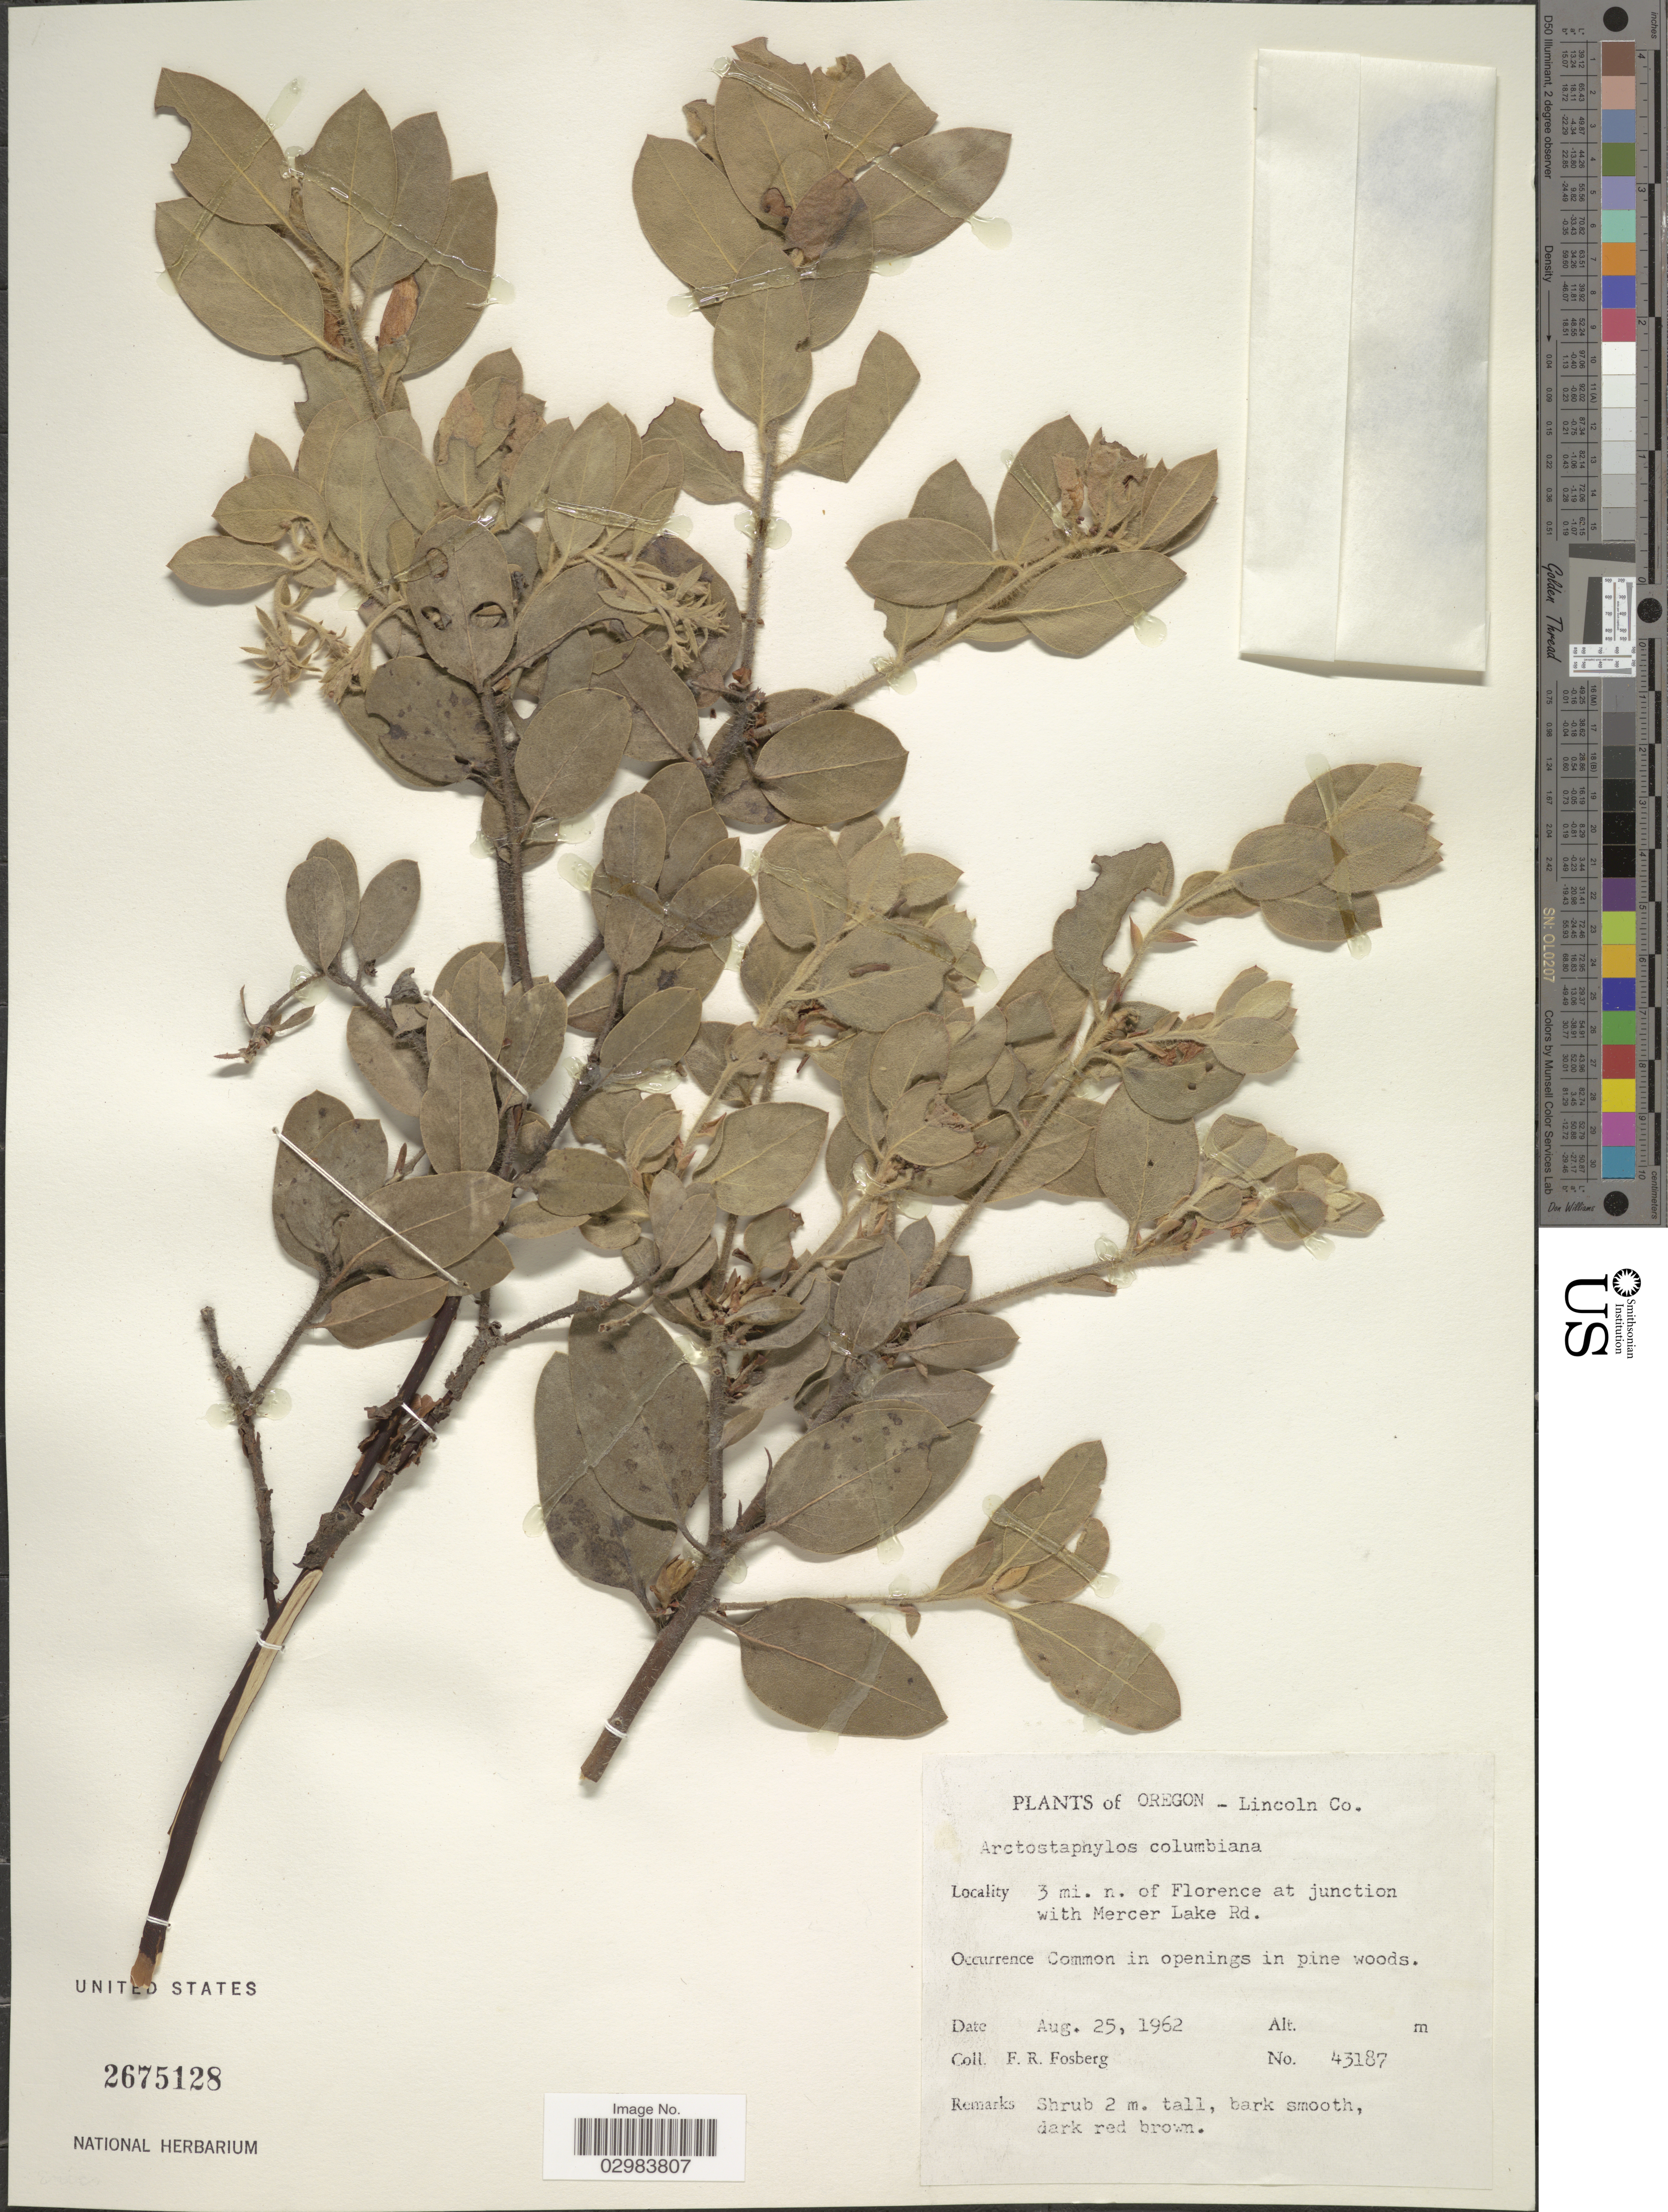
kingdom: Plantae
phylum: Tracheophyta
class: Magnoliopsida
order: Ericales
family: Ericaceae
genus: Arctostaphylos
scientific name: Arctostaphylos columbiana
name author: Piper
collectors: F. R. Fosberg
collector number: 43187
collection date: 1962-08-25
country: United States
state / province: Oregon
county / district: Lincoln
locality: Lincoln Co. 3 mi. n. of Florence at junction with Mercer Lake Rd.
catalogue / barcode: US 2675128